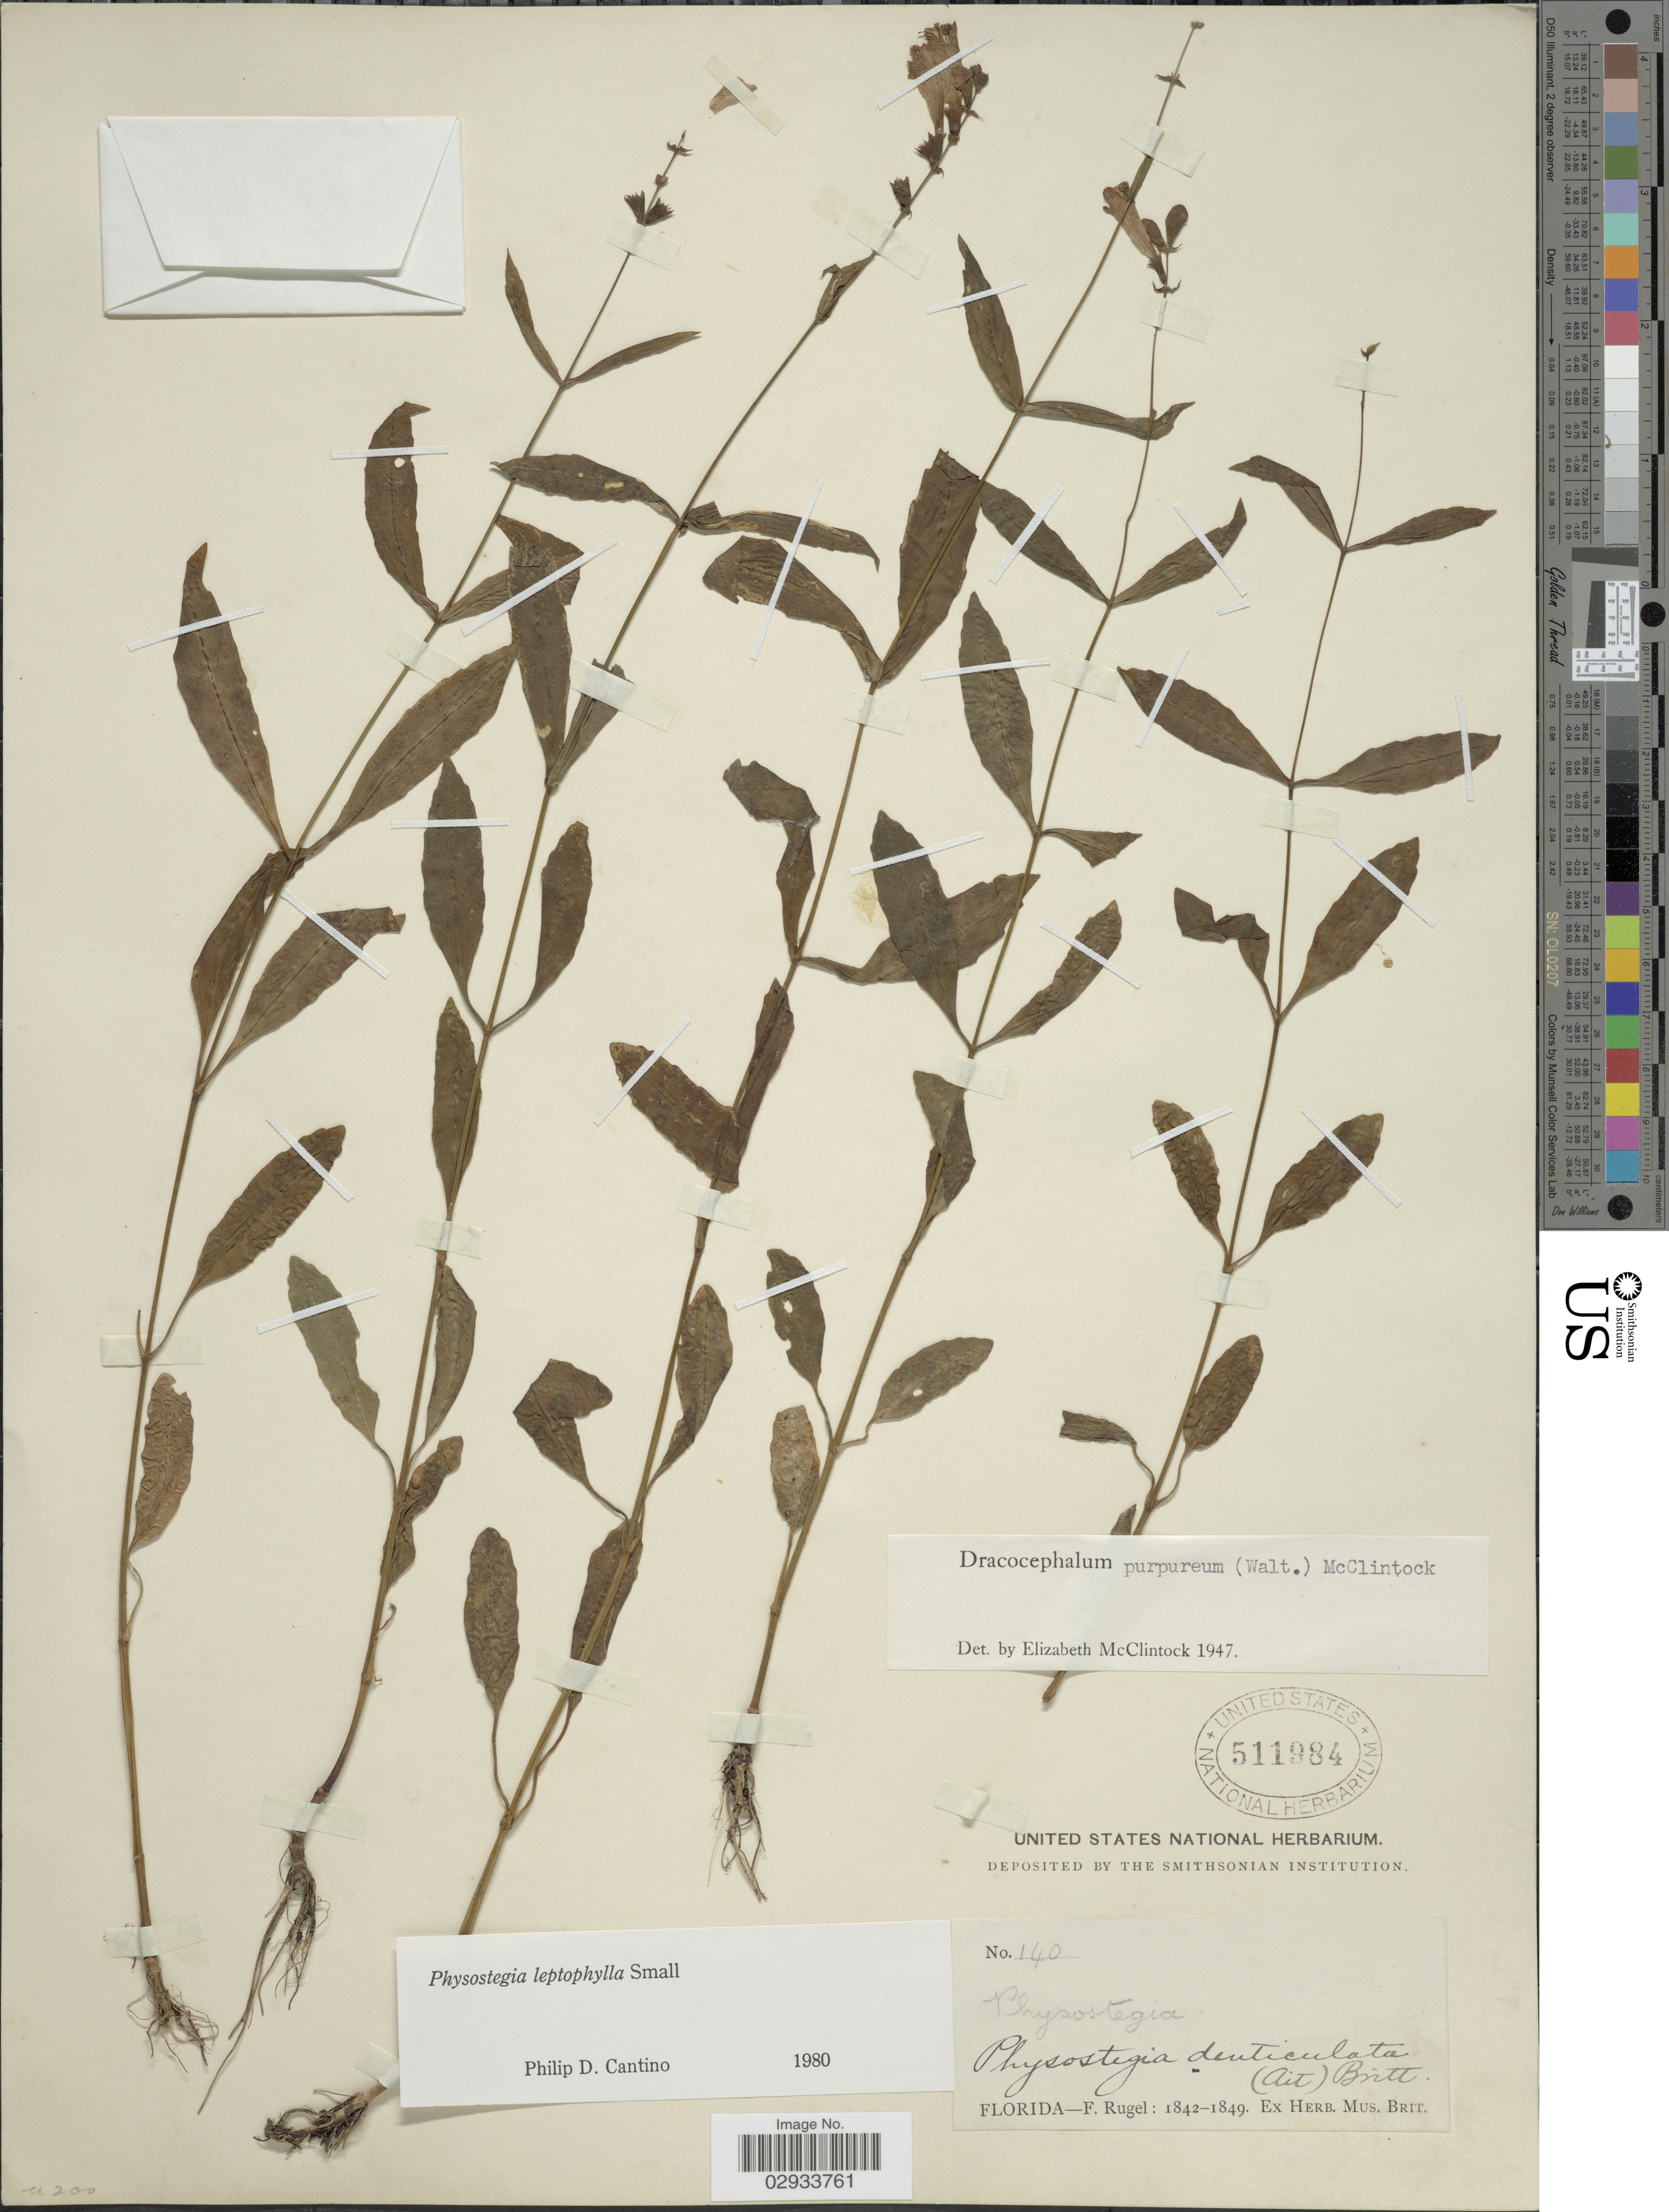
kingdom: Plantae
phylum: Tracheophyta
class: Magnoliopsida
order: Lamiales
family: Lamiaceae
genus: Physostegia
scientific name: Physostegia leptophylla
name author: Small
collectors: F. Rugel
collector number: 140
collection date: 1842/1849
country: United States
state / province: Florida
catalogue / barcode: US 511984